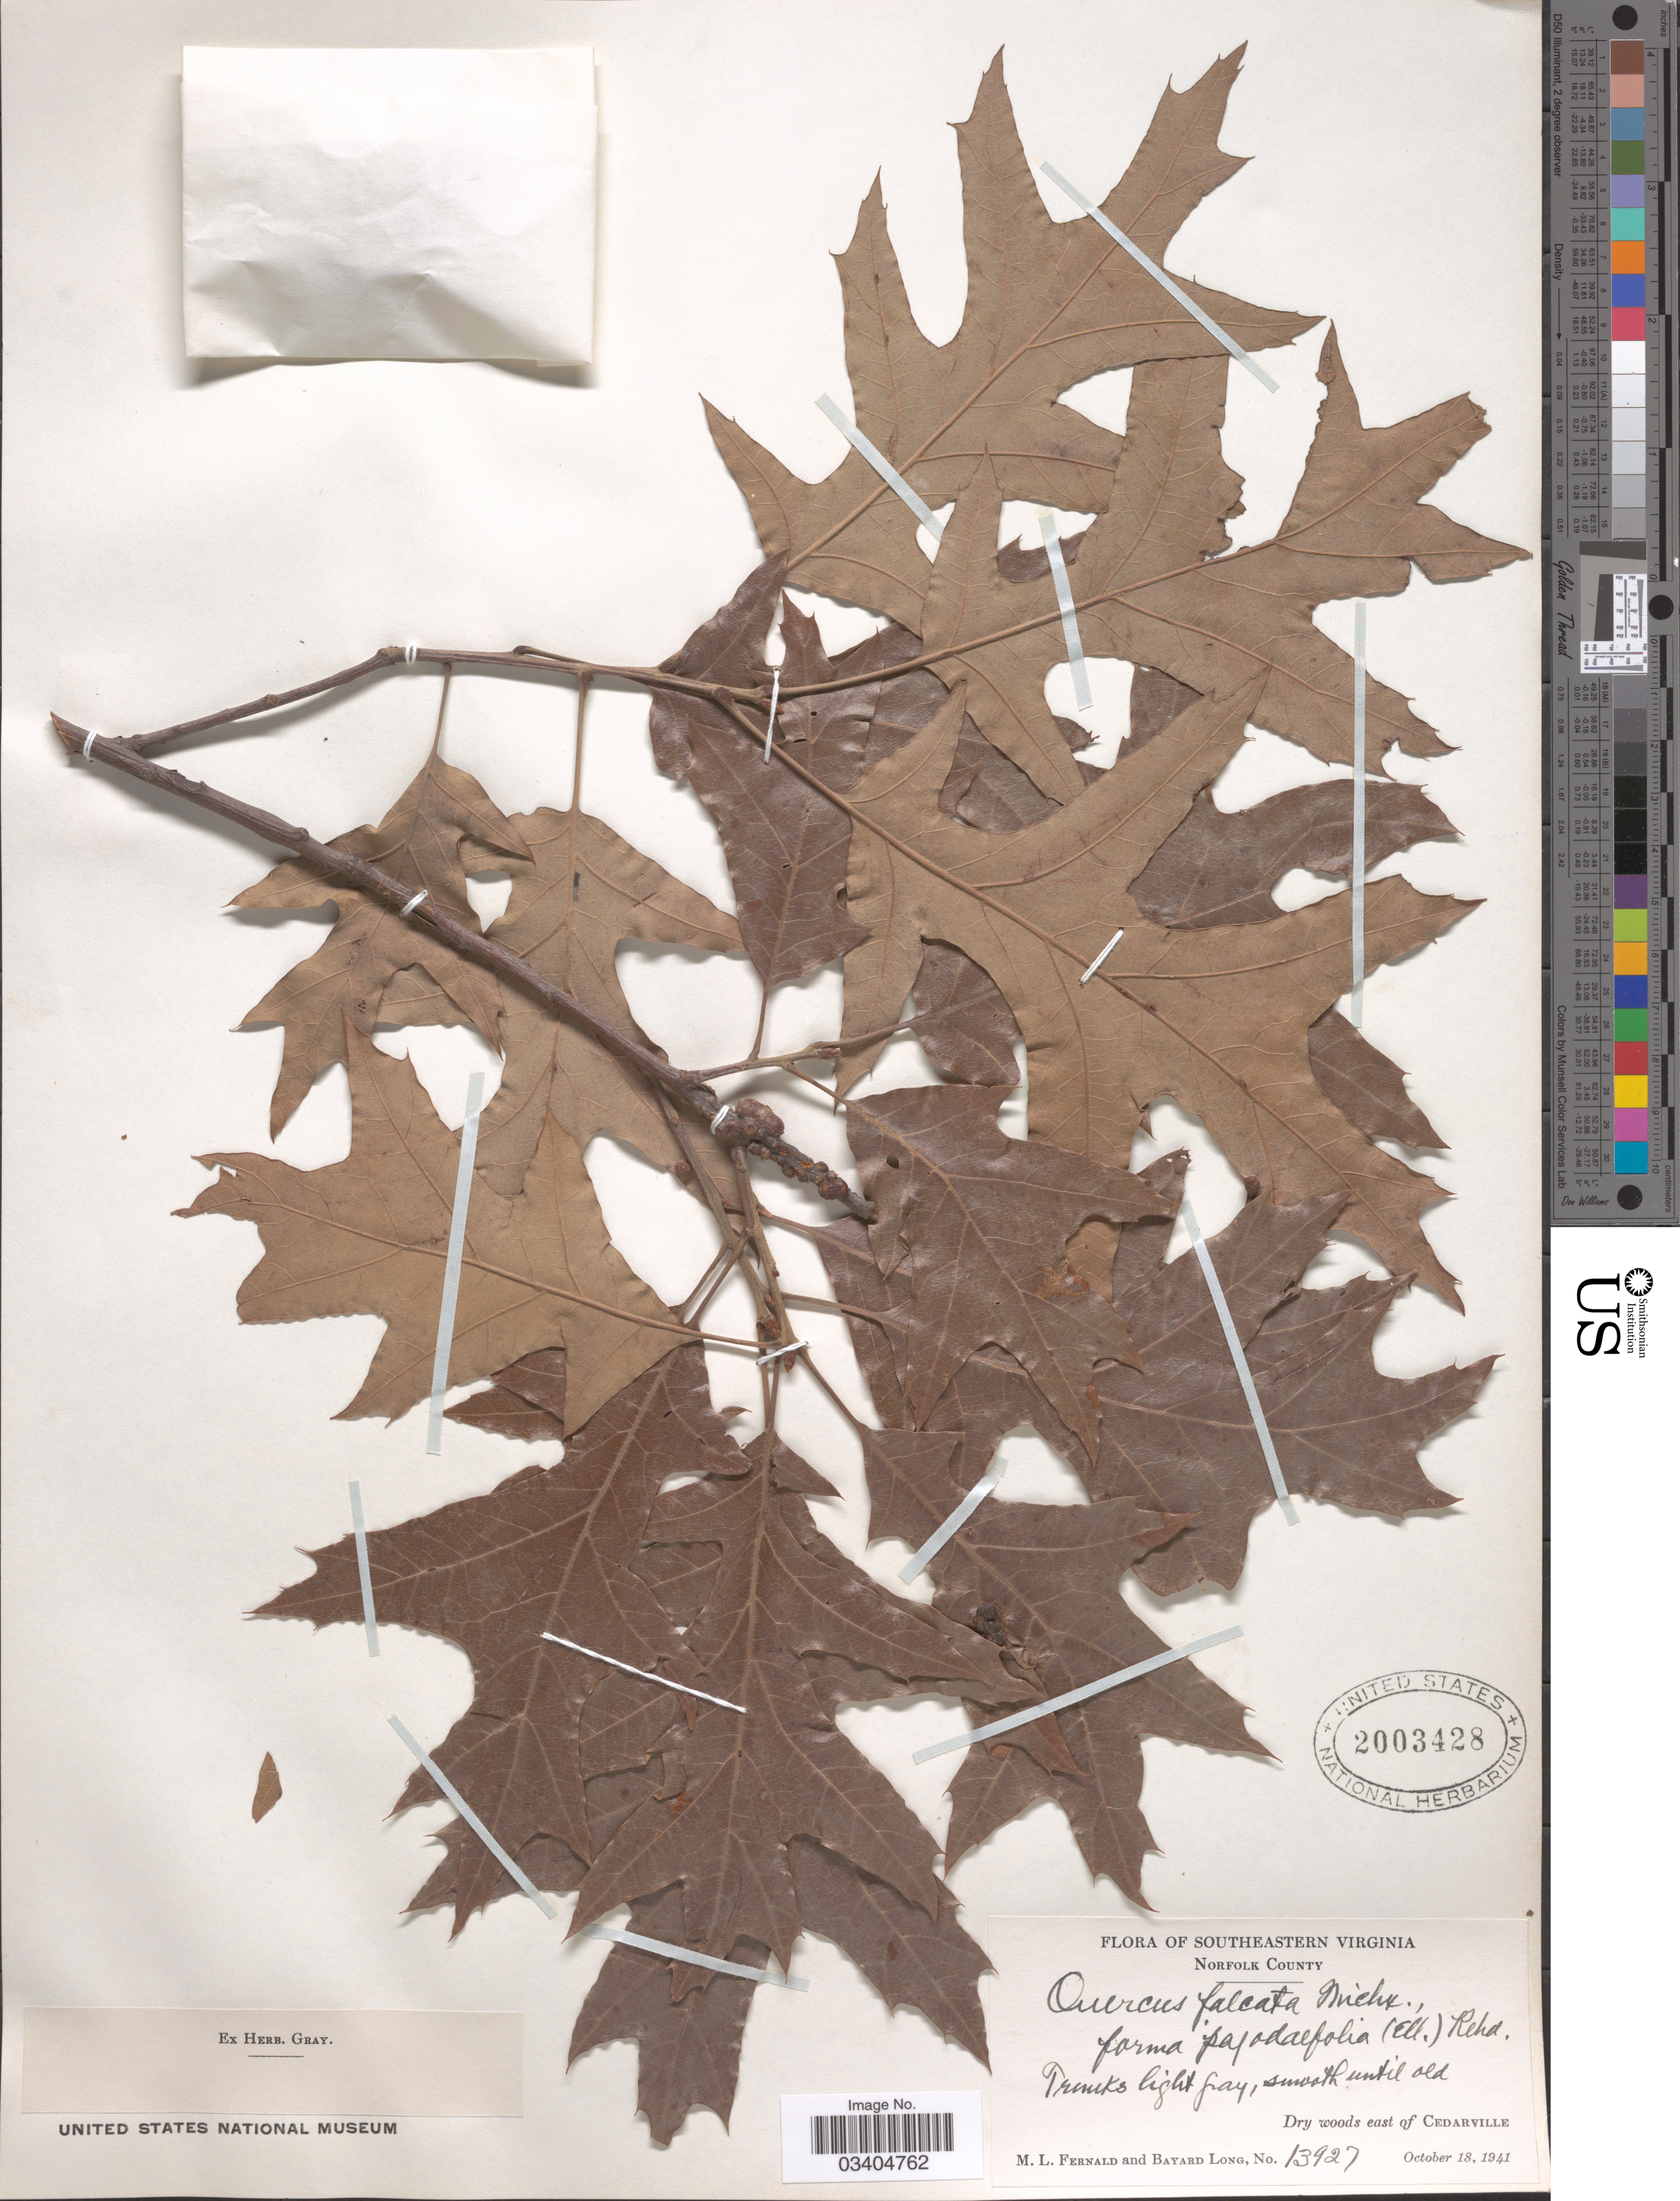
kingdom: Plantae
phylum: Tracheophyta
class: Magnoliopsida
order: Fagales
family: Fagaceae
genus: Quercus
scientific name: Quercus falcata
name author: Michx.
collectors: M. L. Fernald & B. Long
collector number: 13927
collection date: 1941-10-18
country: United States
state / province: Virginia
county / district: City of Norfolk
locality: Southeastern Virginia. Norfolk County. Dry woods east of Cedarville.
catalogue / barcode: US 2003428